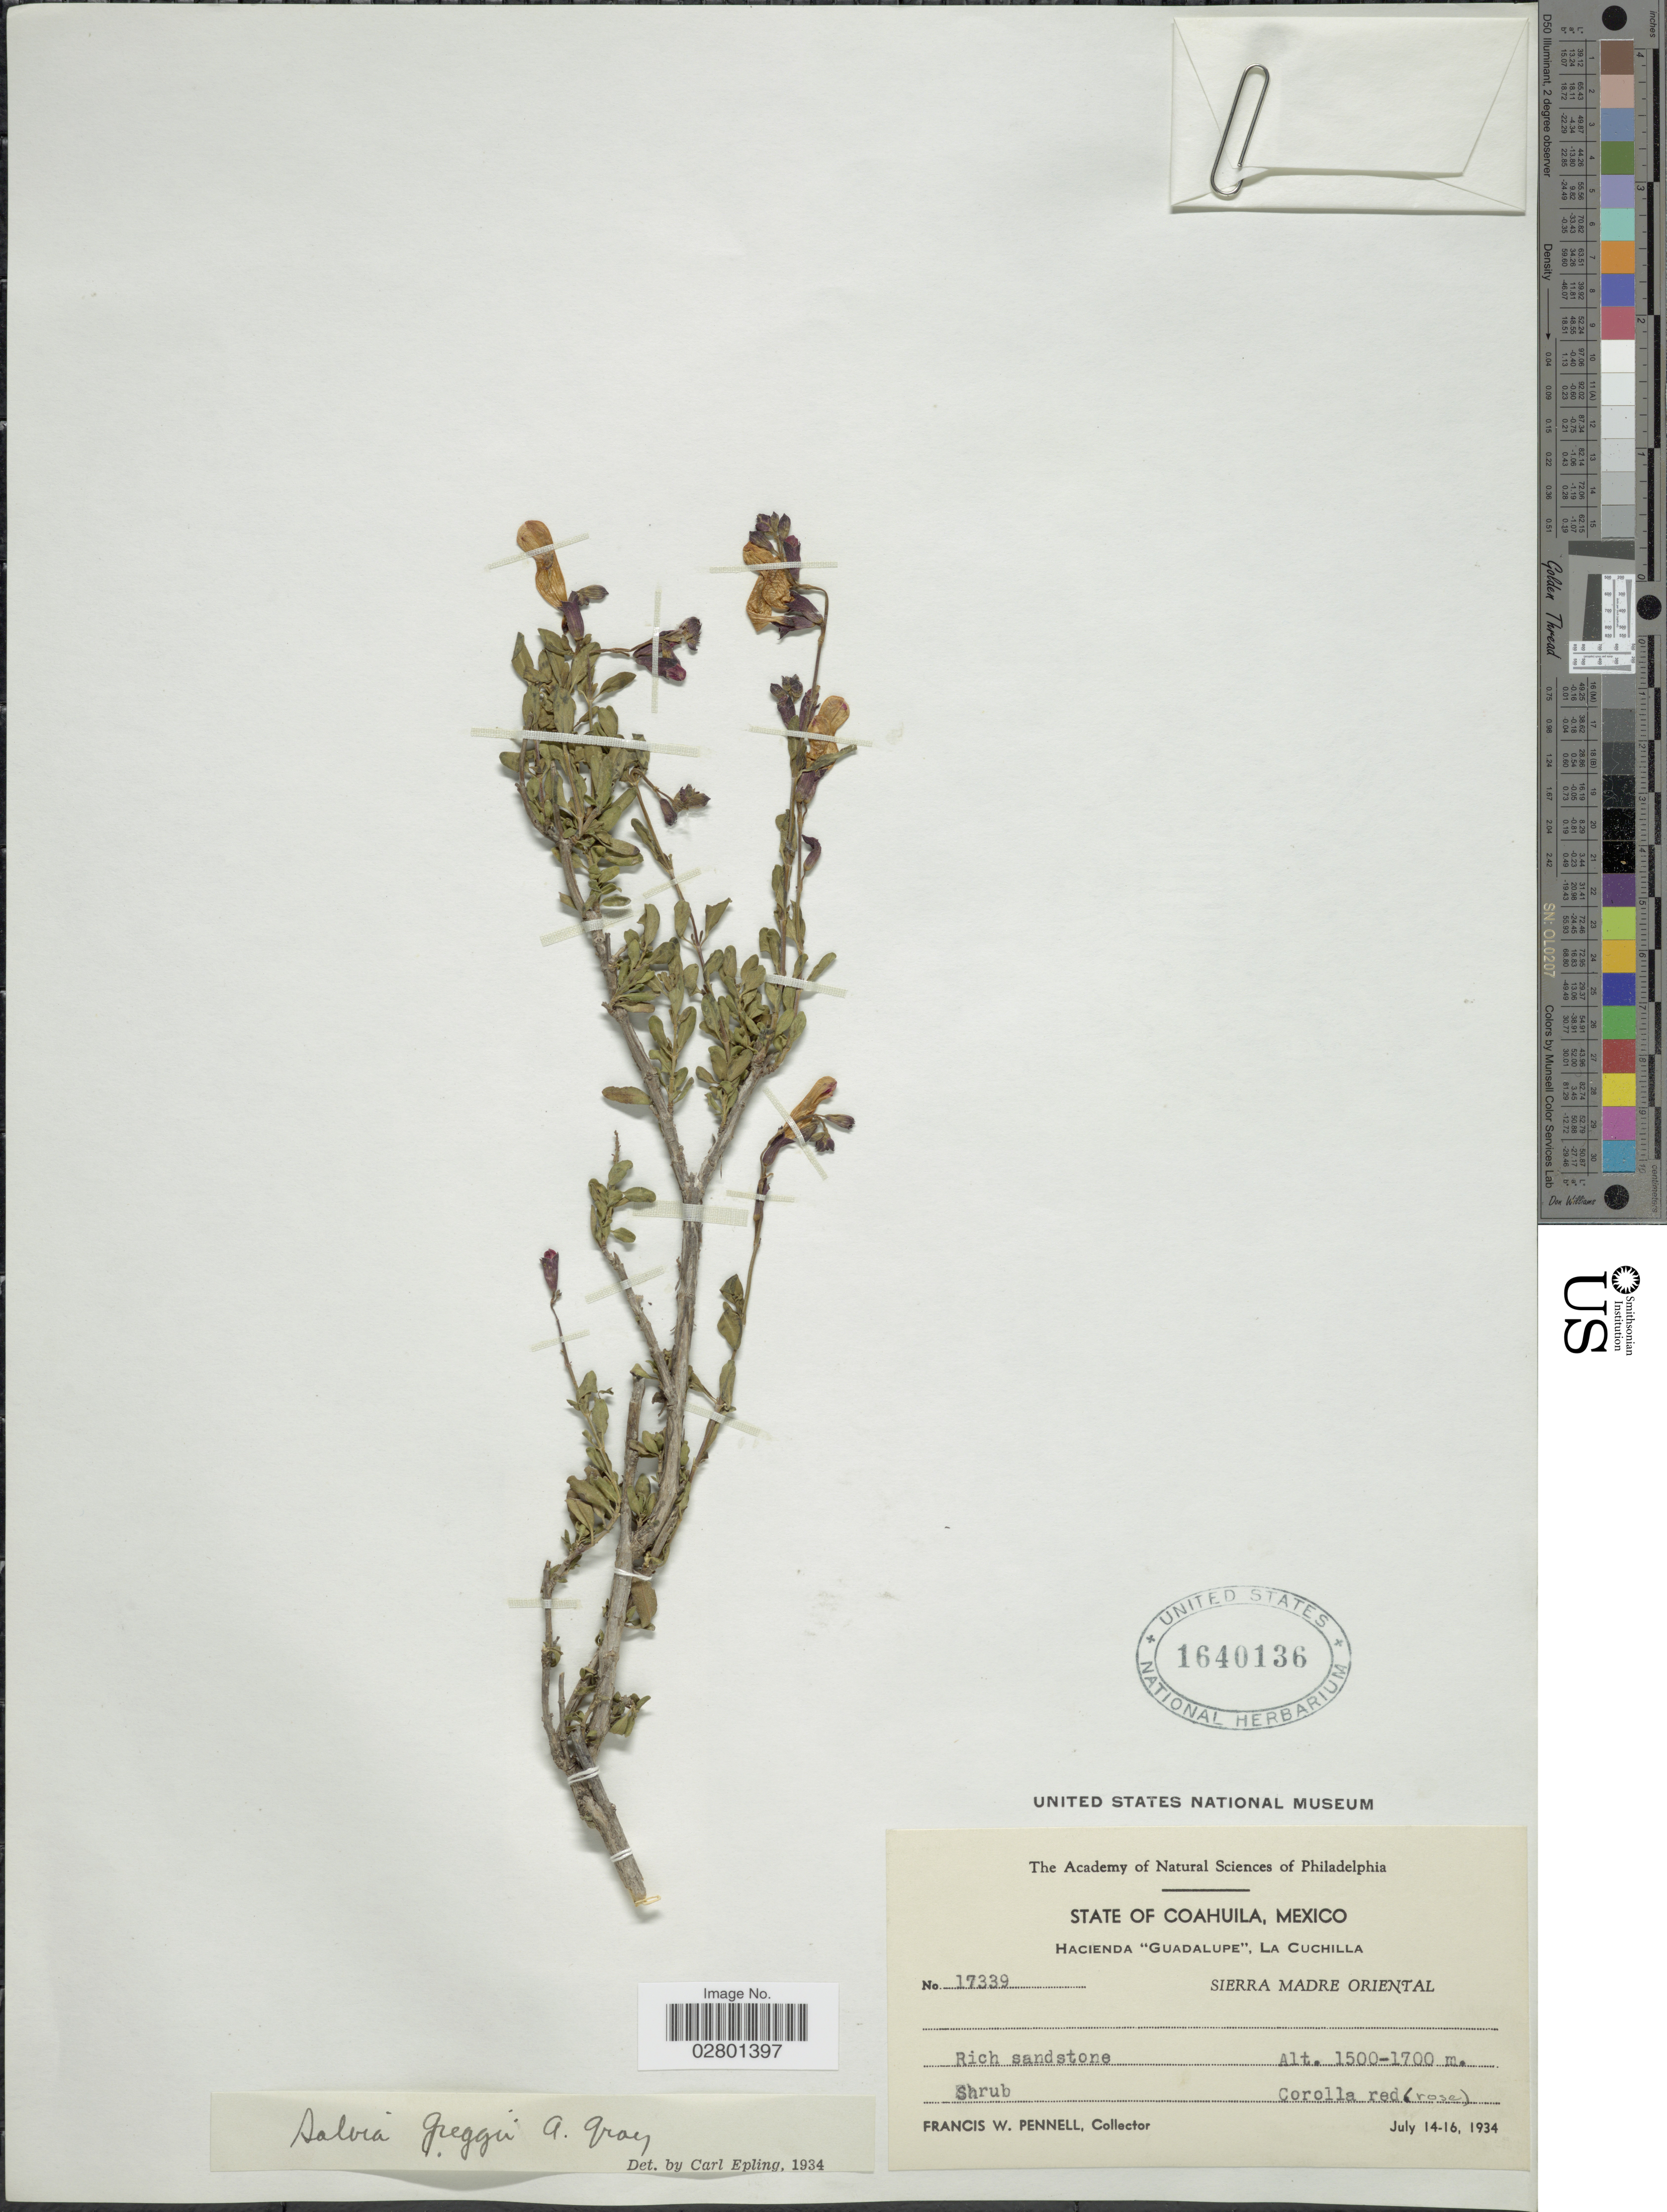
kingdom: Plantae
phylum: Tracheophyta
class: Magnoliopsida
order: Lamiales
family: Lamiaceae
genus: Salvia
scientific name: Salvia greggii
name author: A. Gray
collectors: F. W. Pennell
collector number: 17339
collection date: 1934-07-14/1934-07-16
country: Mexico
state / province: Coahuila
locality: Hacienda "Guadalupe", La Cuchilla, Sierra Madre Oriental.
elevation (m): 1500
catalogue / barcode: US 1640136